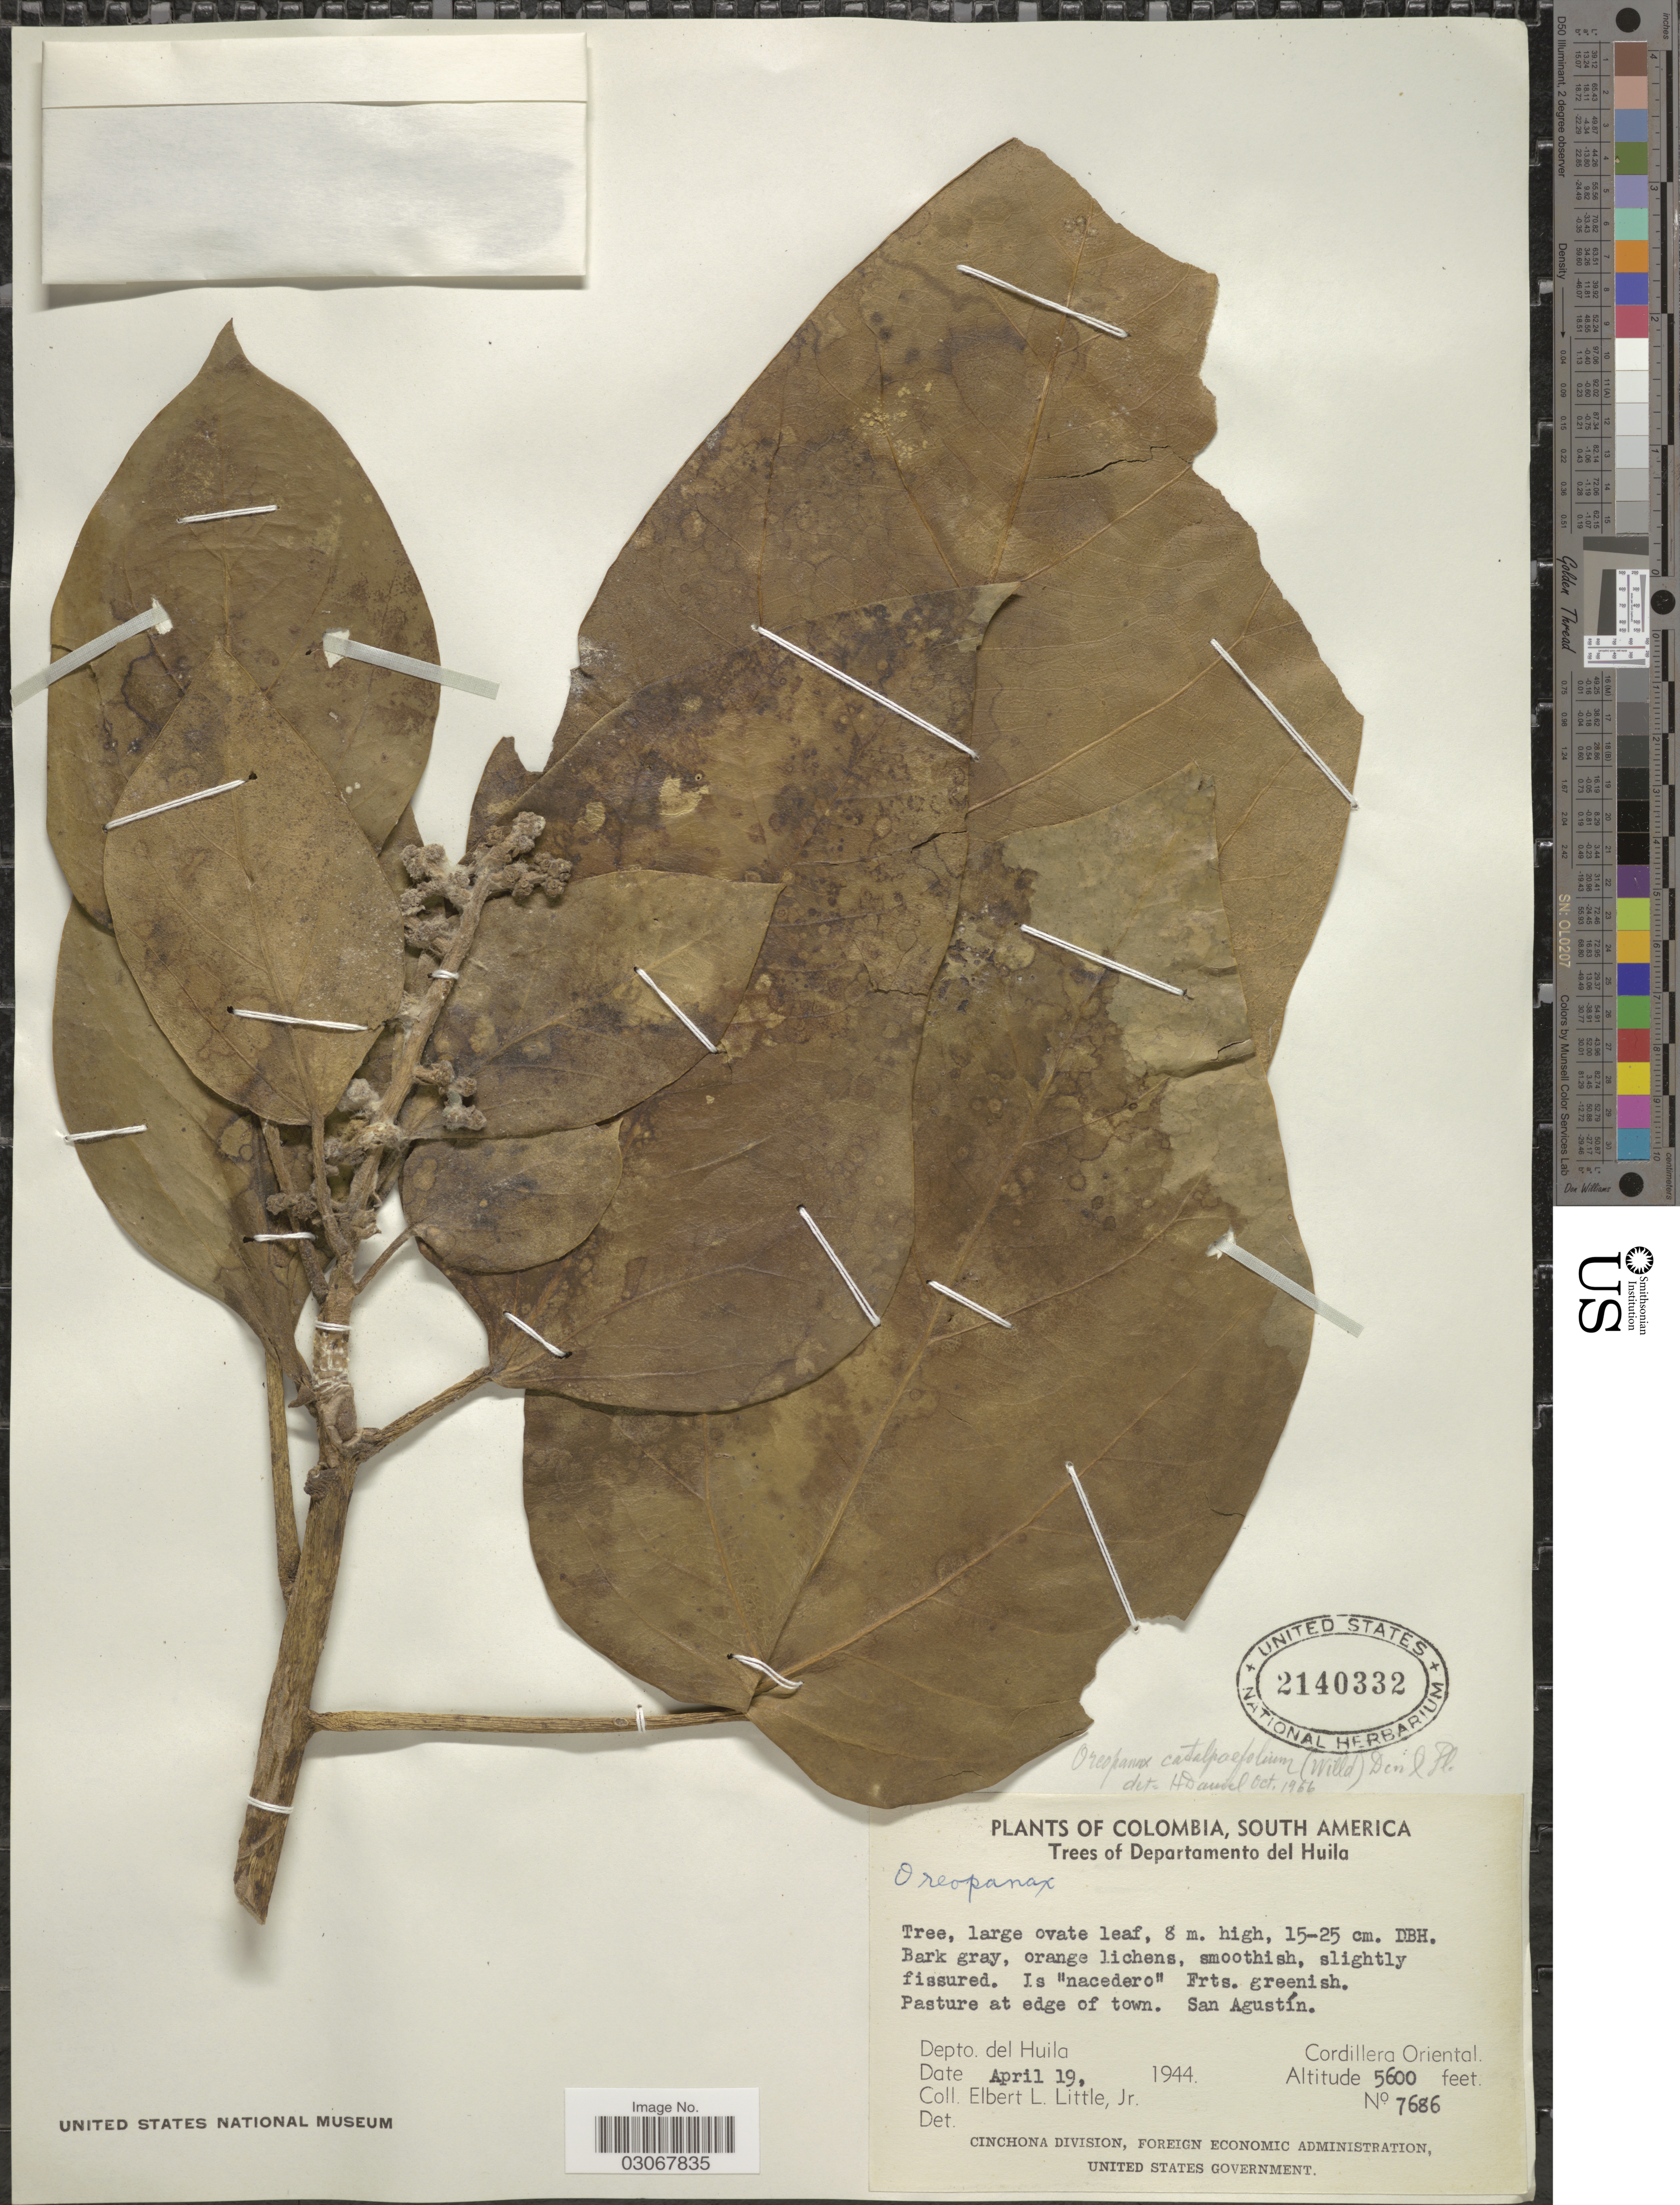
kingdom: Plantae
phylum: Tracheophyta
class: Magnoliopsida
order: Apiales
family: Araliaceae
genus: Oreopanax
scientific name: Oreopanax capitatus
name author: (Jacq.) Decne. & Planch.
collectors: E. L. Little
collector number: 7686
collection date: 1944-04-19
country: Colombia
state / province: Huila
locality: Pasture at edge of town. San Agustín. Depto. del Huila. Cordillera Oriental.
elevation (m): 1707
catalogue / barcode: US 2140332